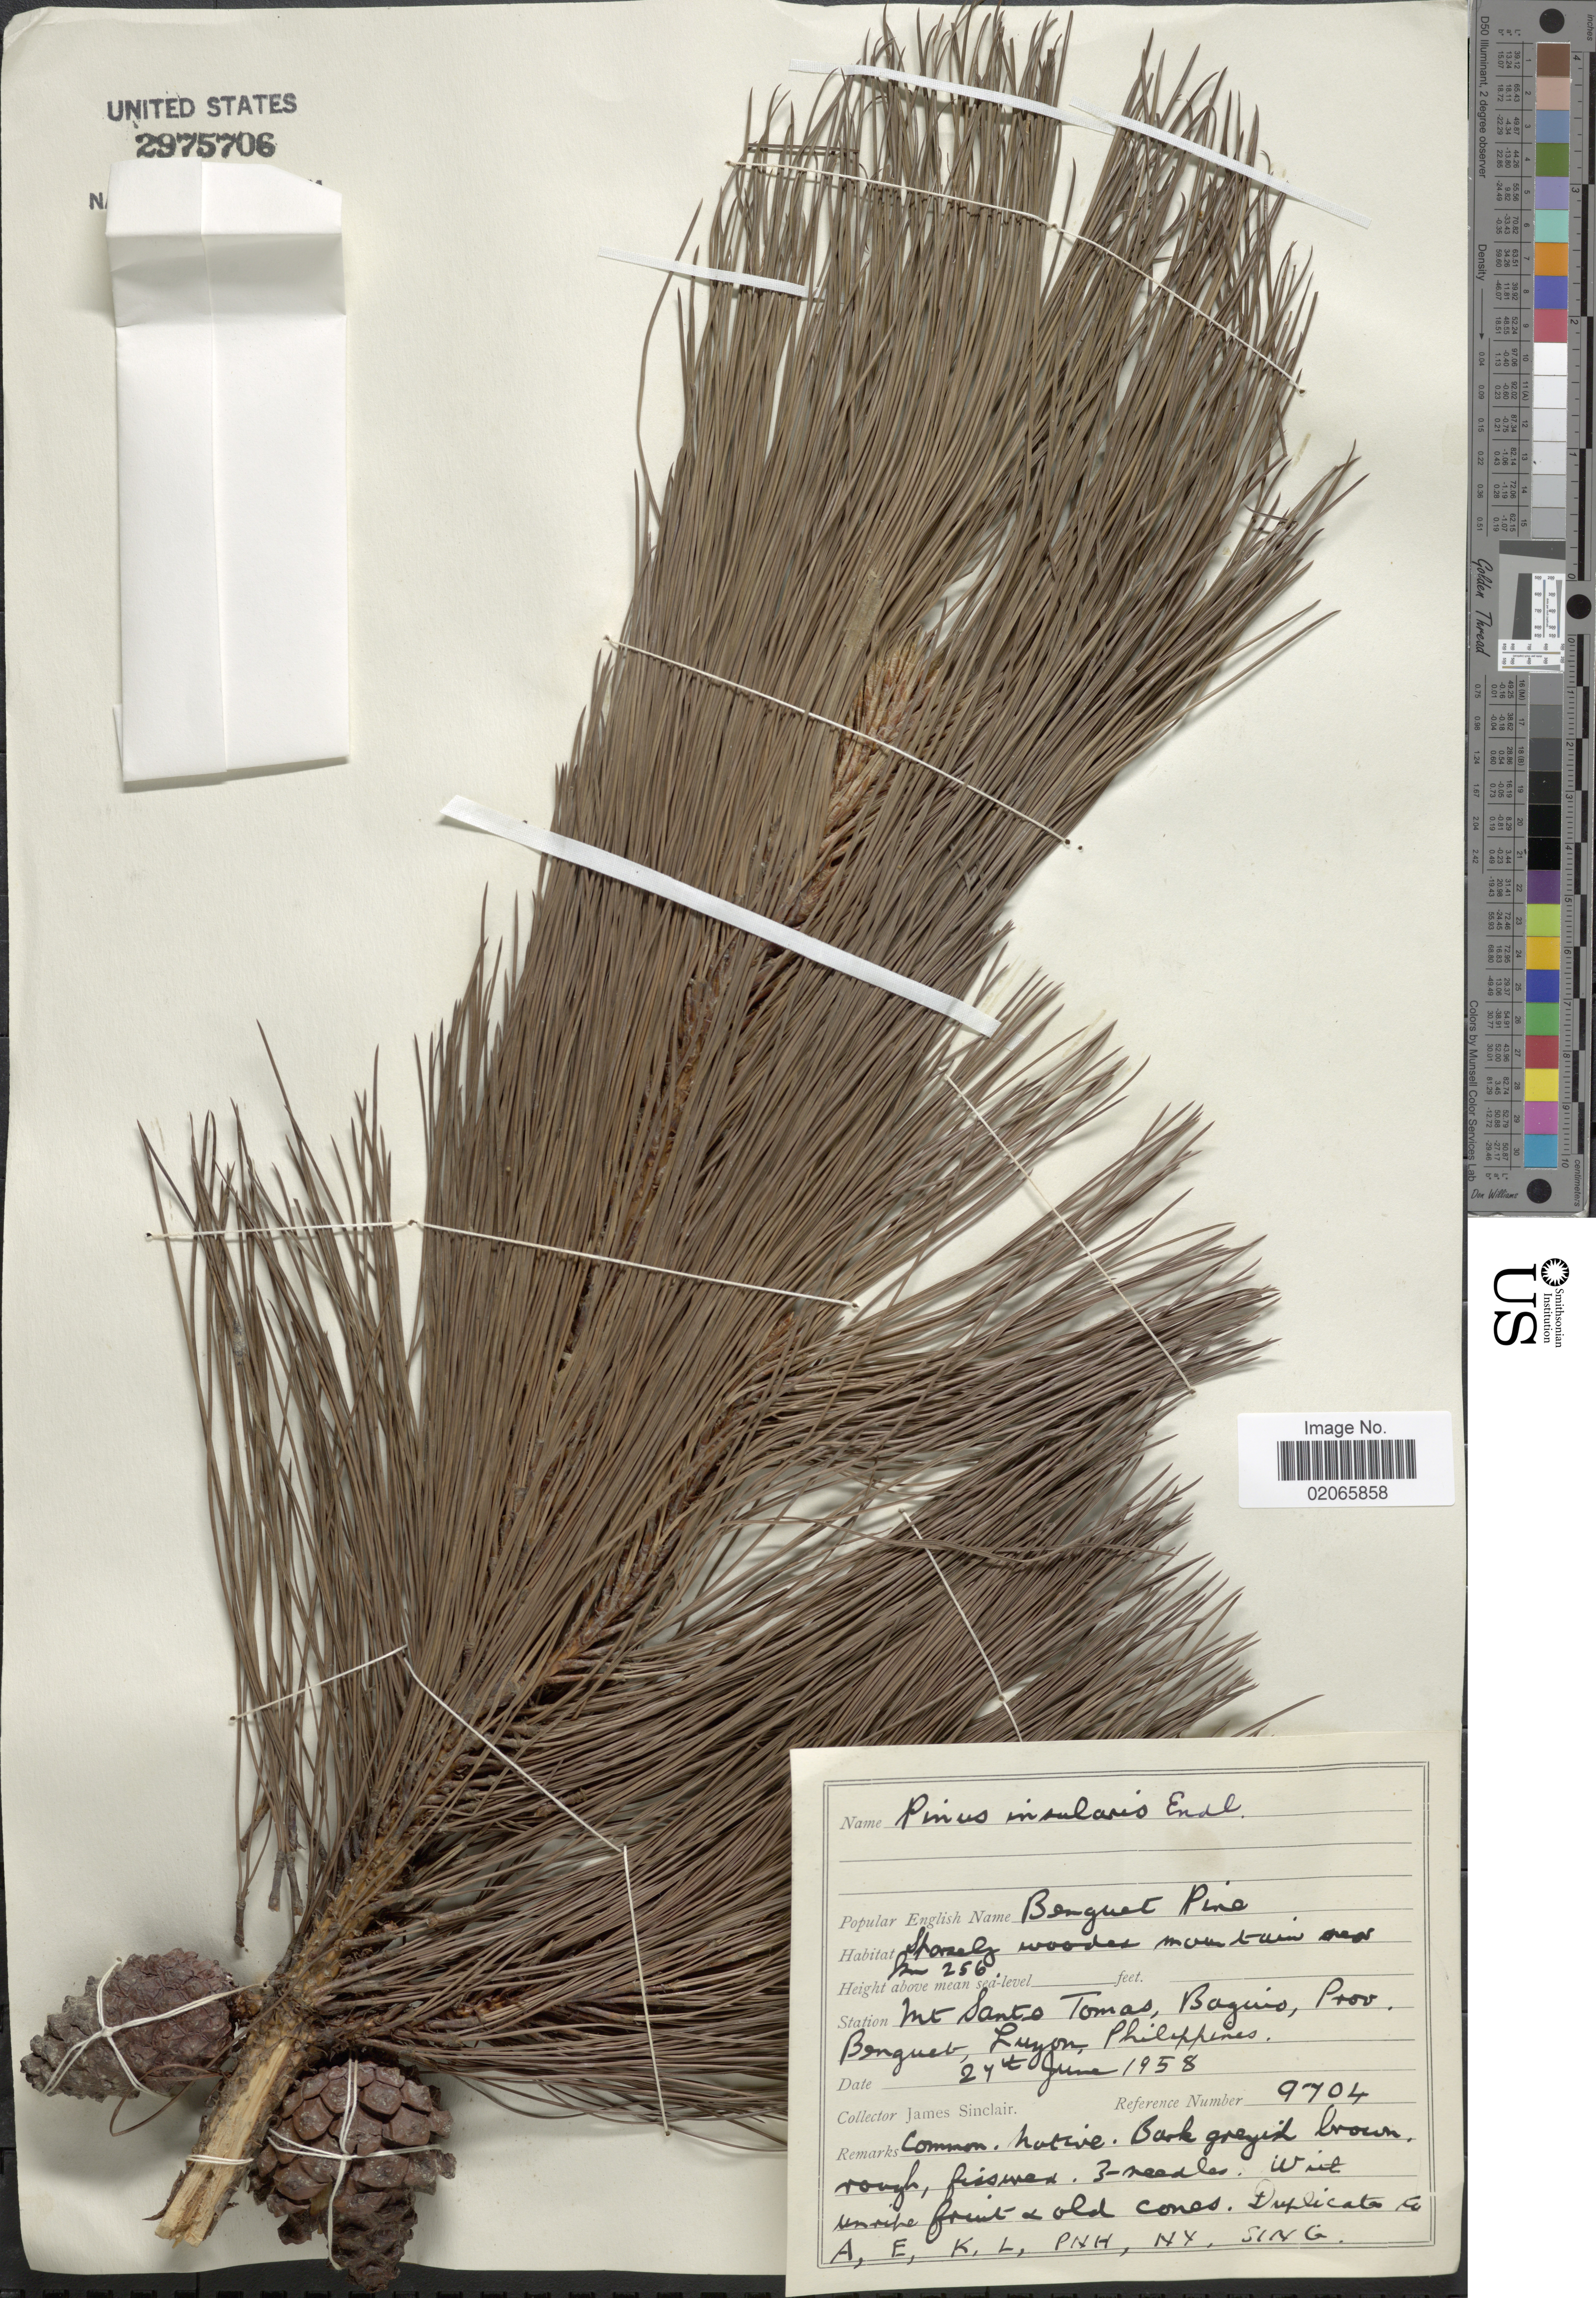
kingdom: Plantae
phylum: Tracheophyta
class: Pinopsida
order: Pinales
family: Pinaceae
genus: Pinus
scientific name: Pinus insularis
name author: Endl.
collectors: J. Sinclair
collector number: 9704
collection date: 1958-06-24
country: Philippines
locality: Mt Santo Tomas, Baguio, Prov. Benguet, Luzon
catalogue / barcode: US 2975706